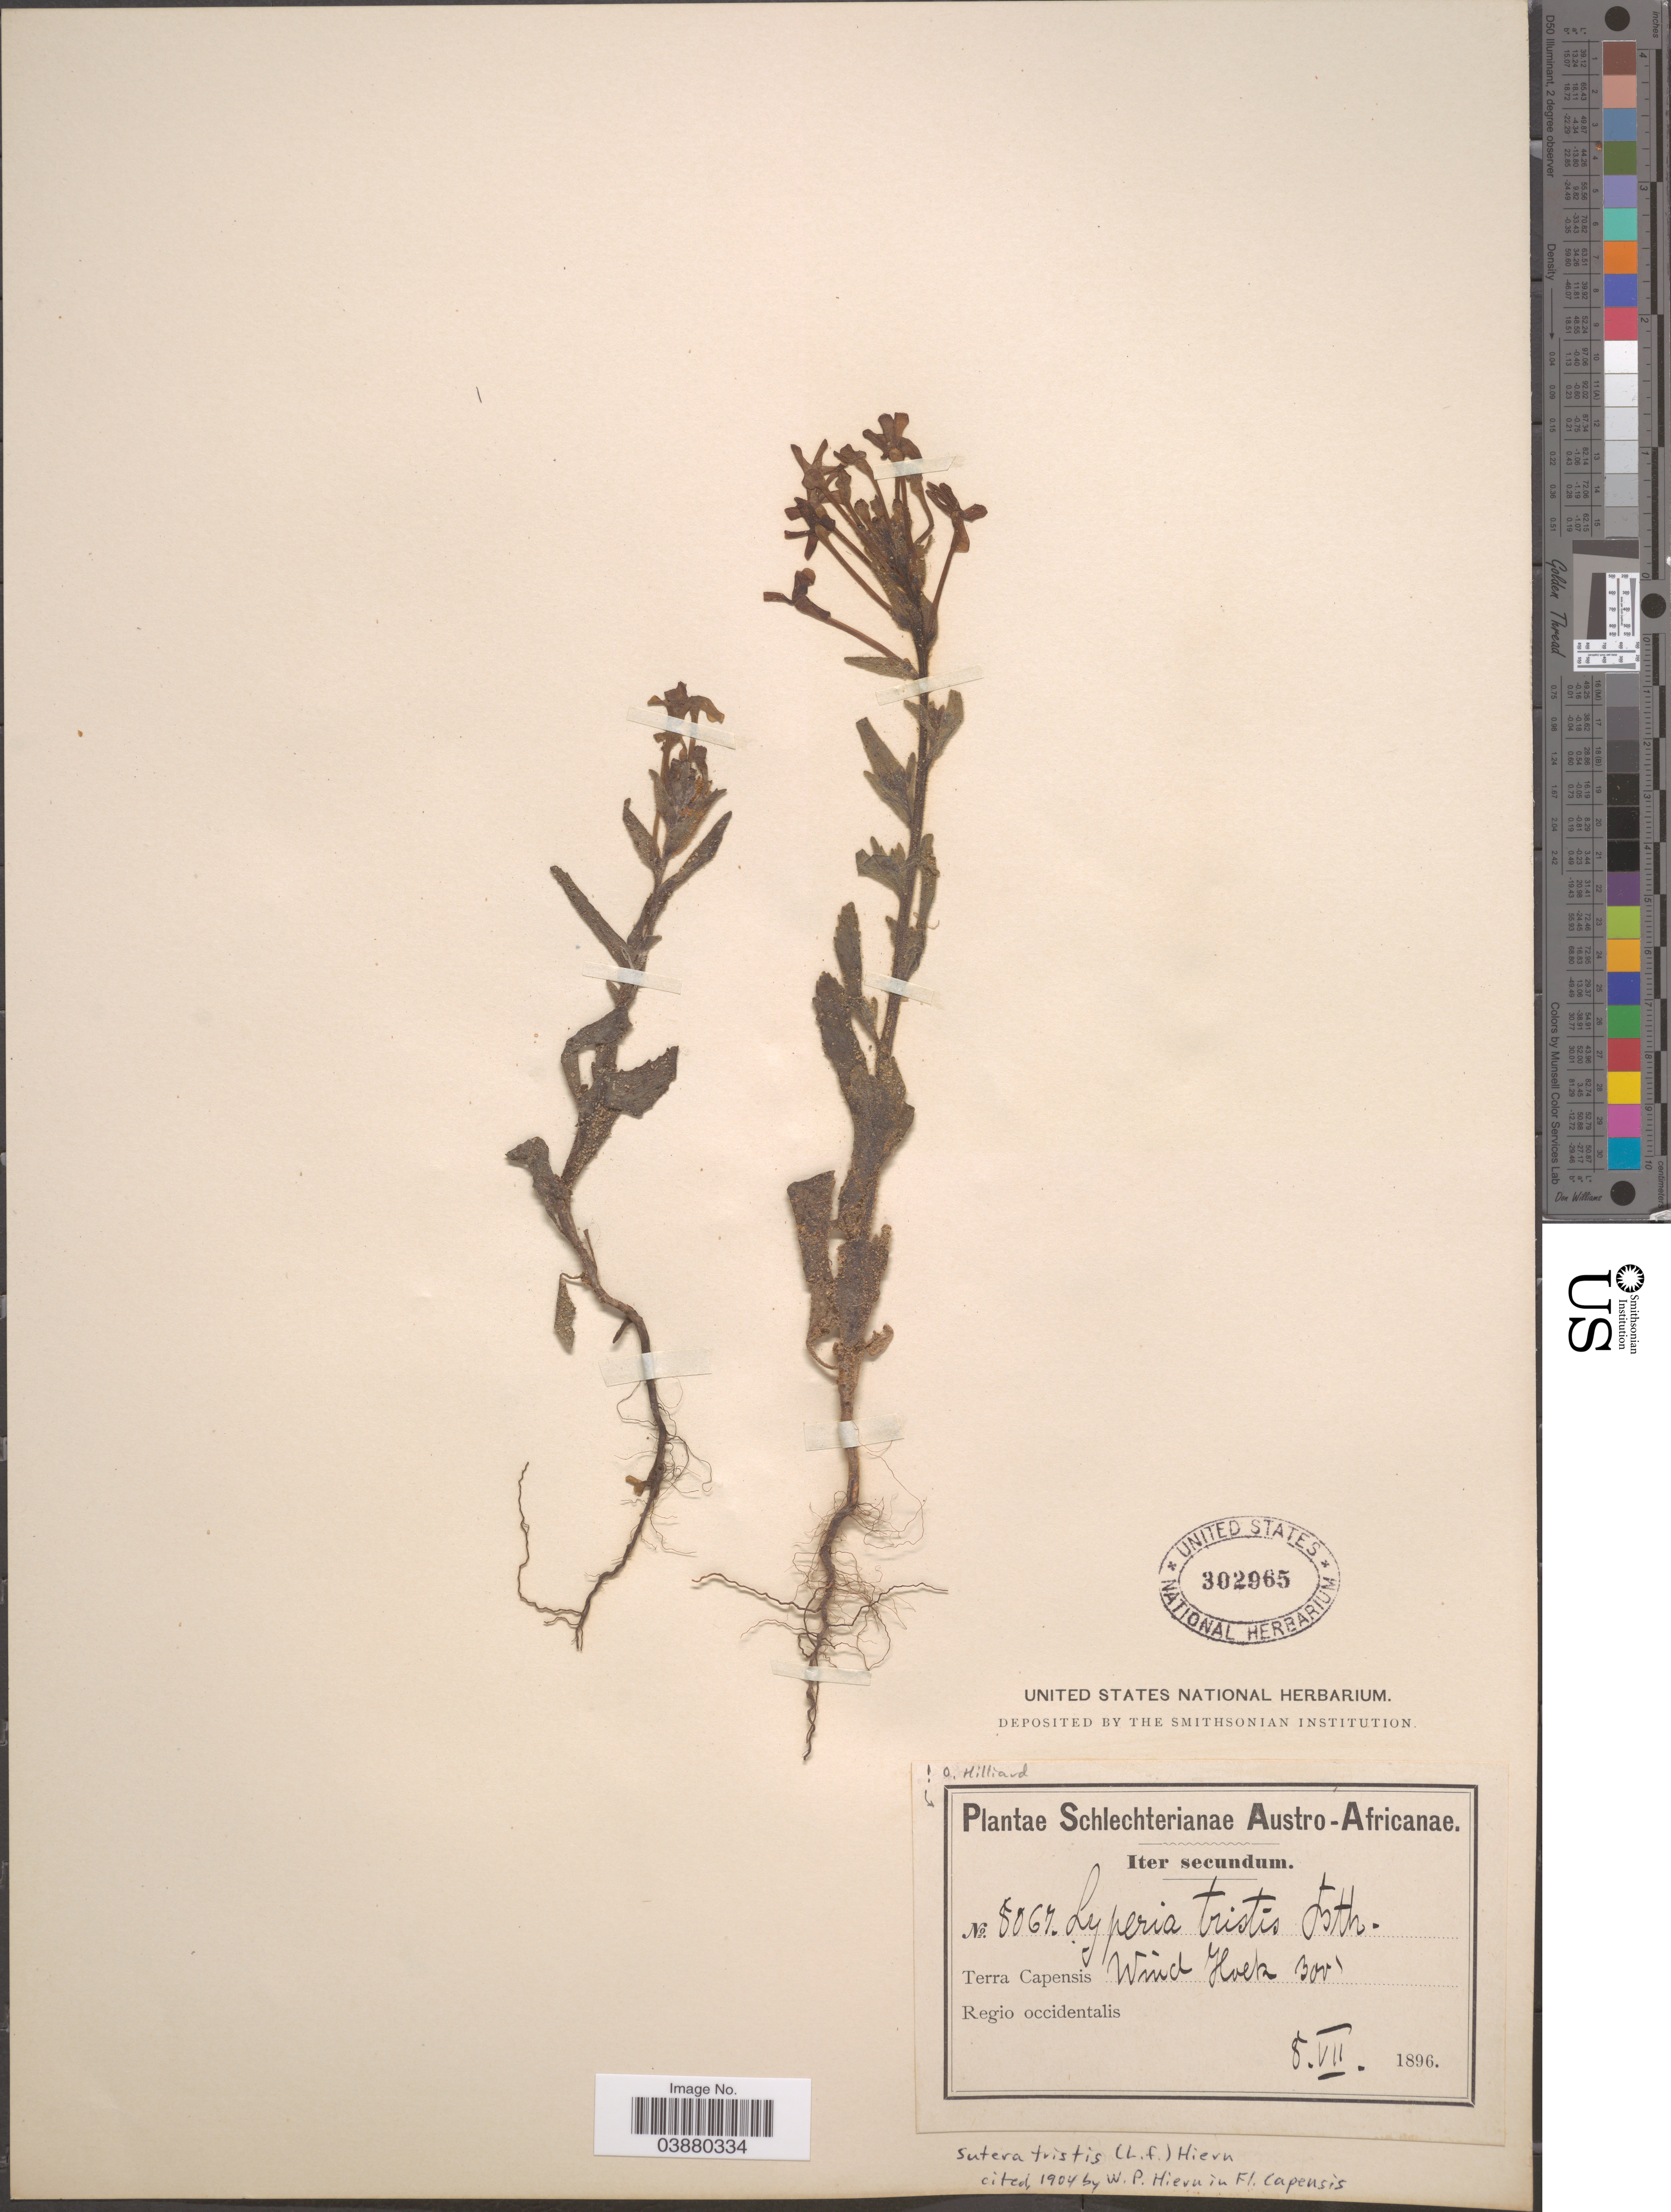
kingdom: Plantae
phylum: Tracheophyta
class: Magnoliopsida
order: Lamiales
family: Scrophulariaceae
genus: Lyperia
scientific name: Lyperia tristis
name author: Benth.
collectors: Schlechter, --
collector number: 8067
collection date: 1896-07-08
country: South Africa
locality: Austro-Africanae. Terra Capensis. Wind Hoek. Regio occidentalis.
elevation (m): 91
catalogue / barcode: US 302965